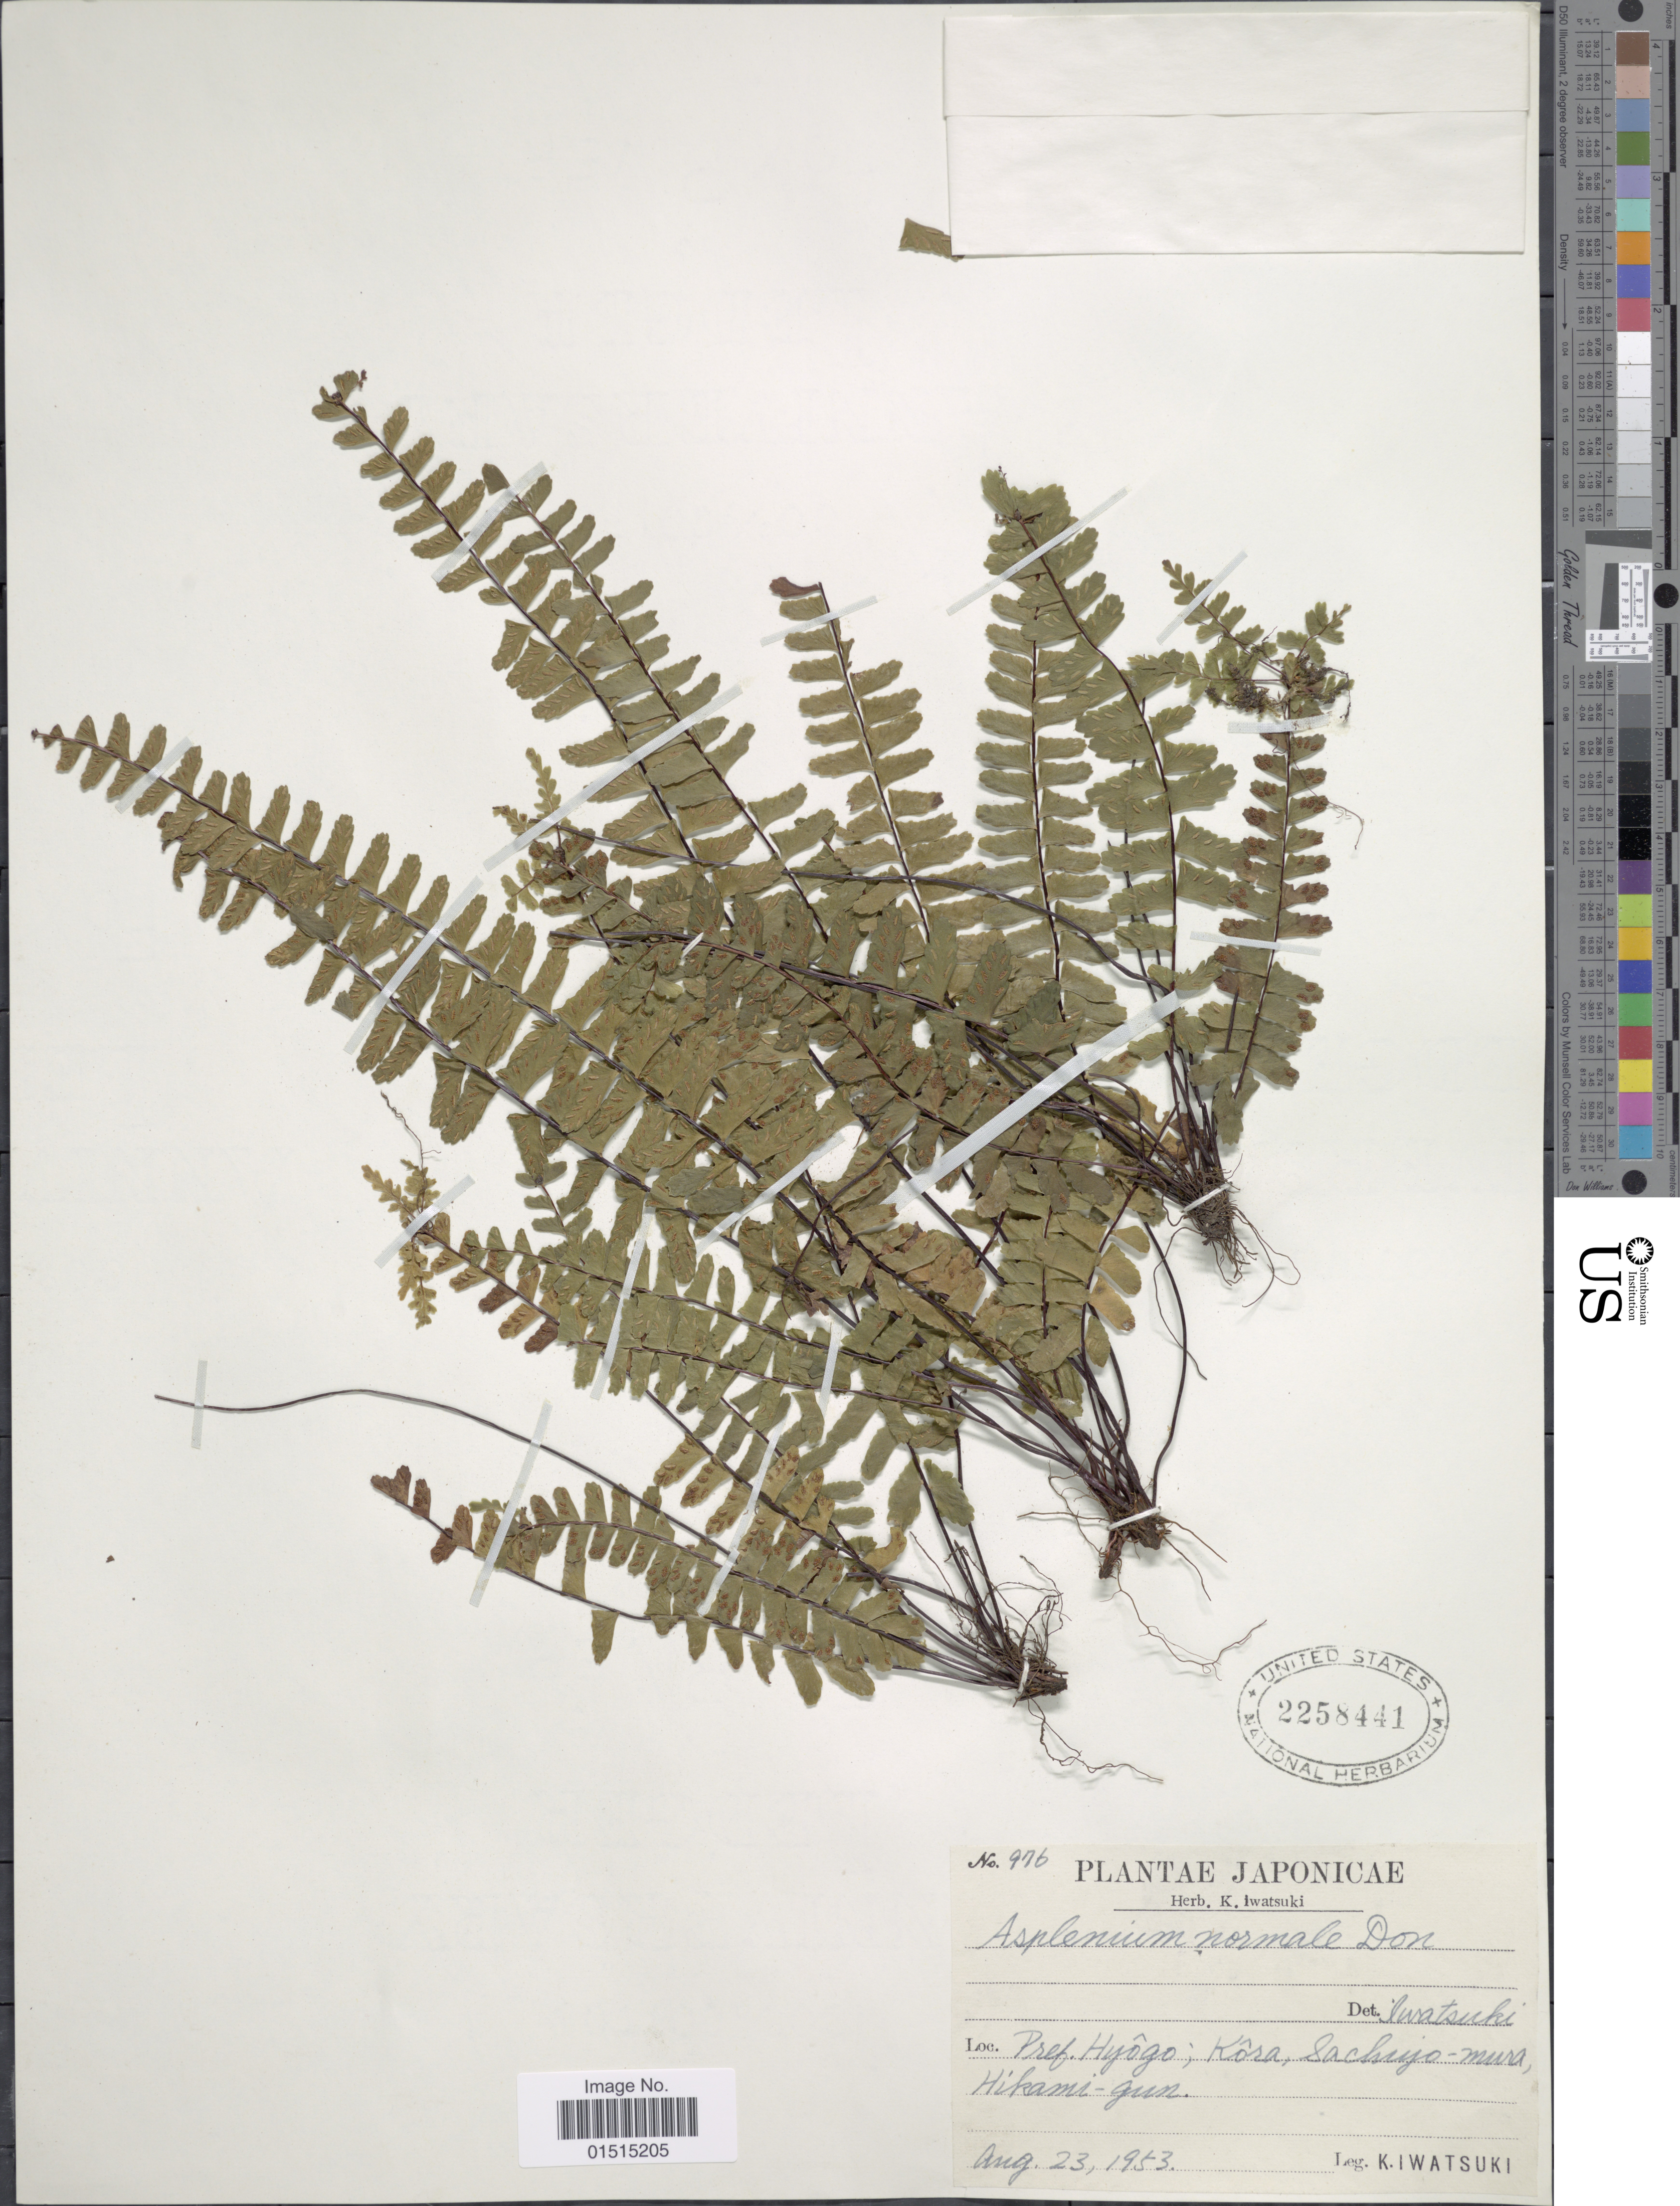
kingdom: Plantae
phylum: Tracheophyta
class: Polypodiopsida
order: Polypodiales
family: Aspleniaceae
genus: Asplenium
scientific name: Asplenium normale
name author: D. Don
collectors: K. Iwatsuki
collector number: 976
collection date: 1953-08-23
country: Japan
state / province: Hyogo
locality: Kora, Sachujo - mura, Hikami - gun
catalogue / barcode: US 2258441